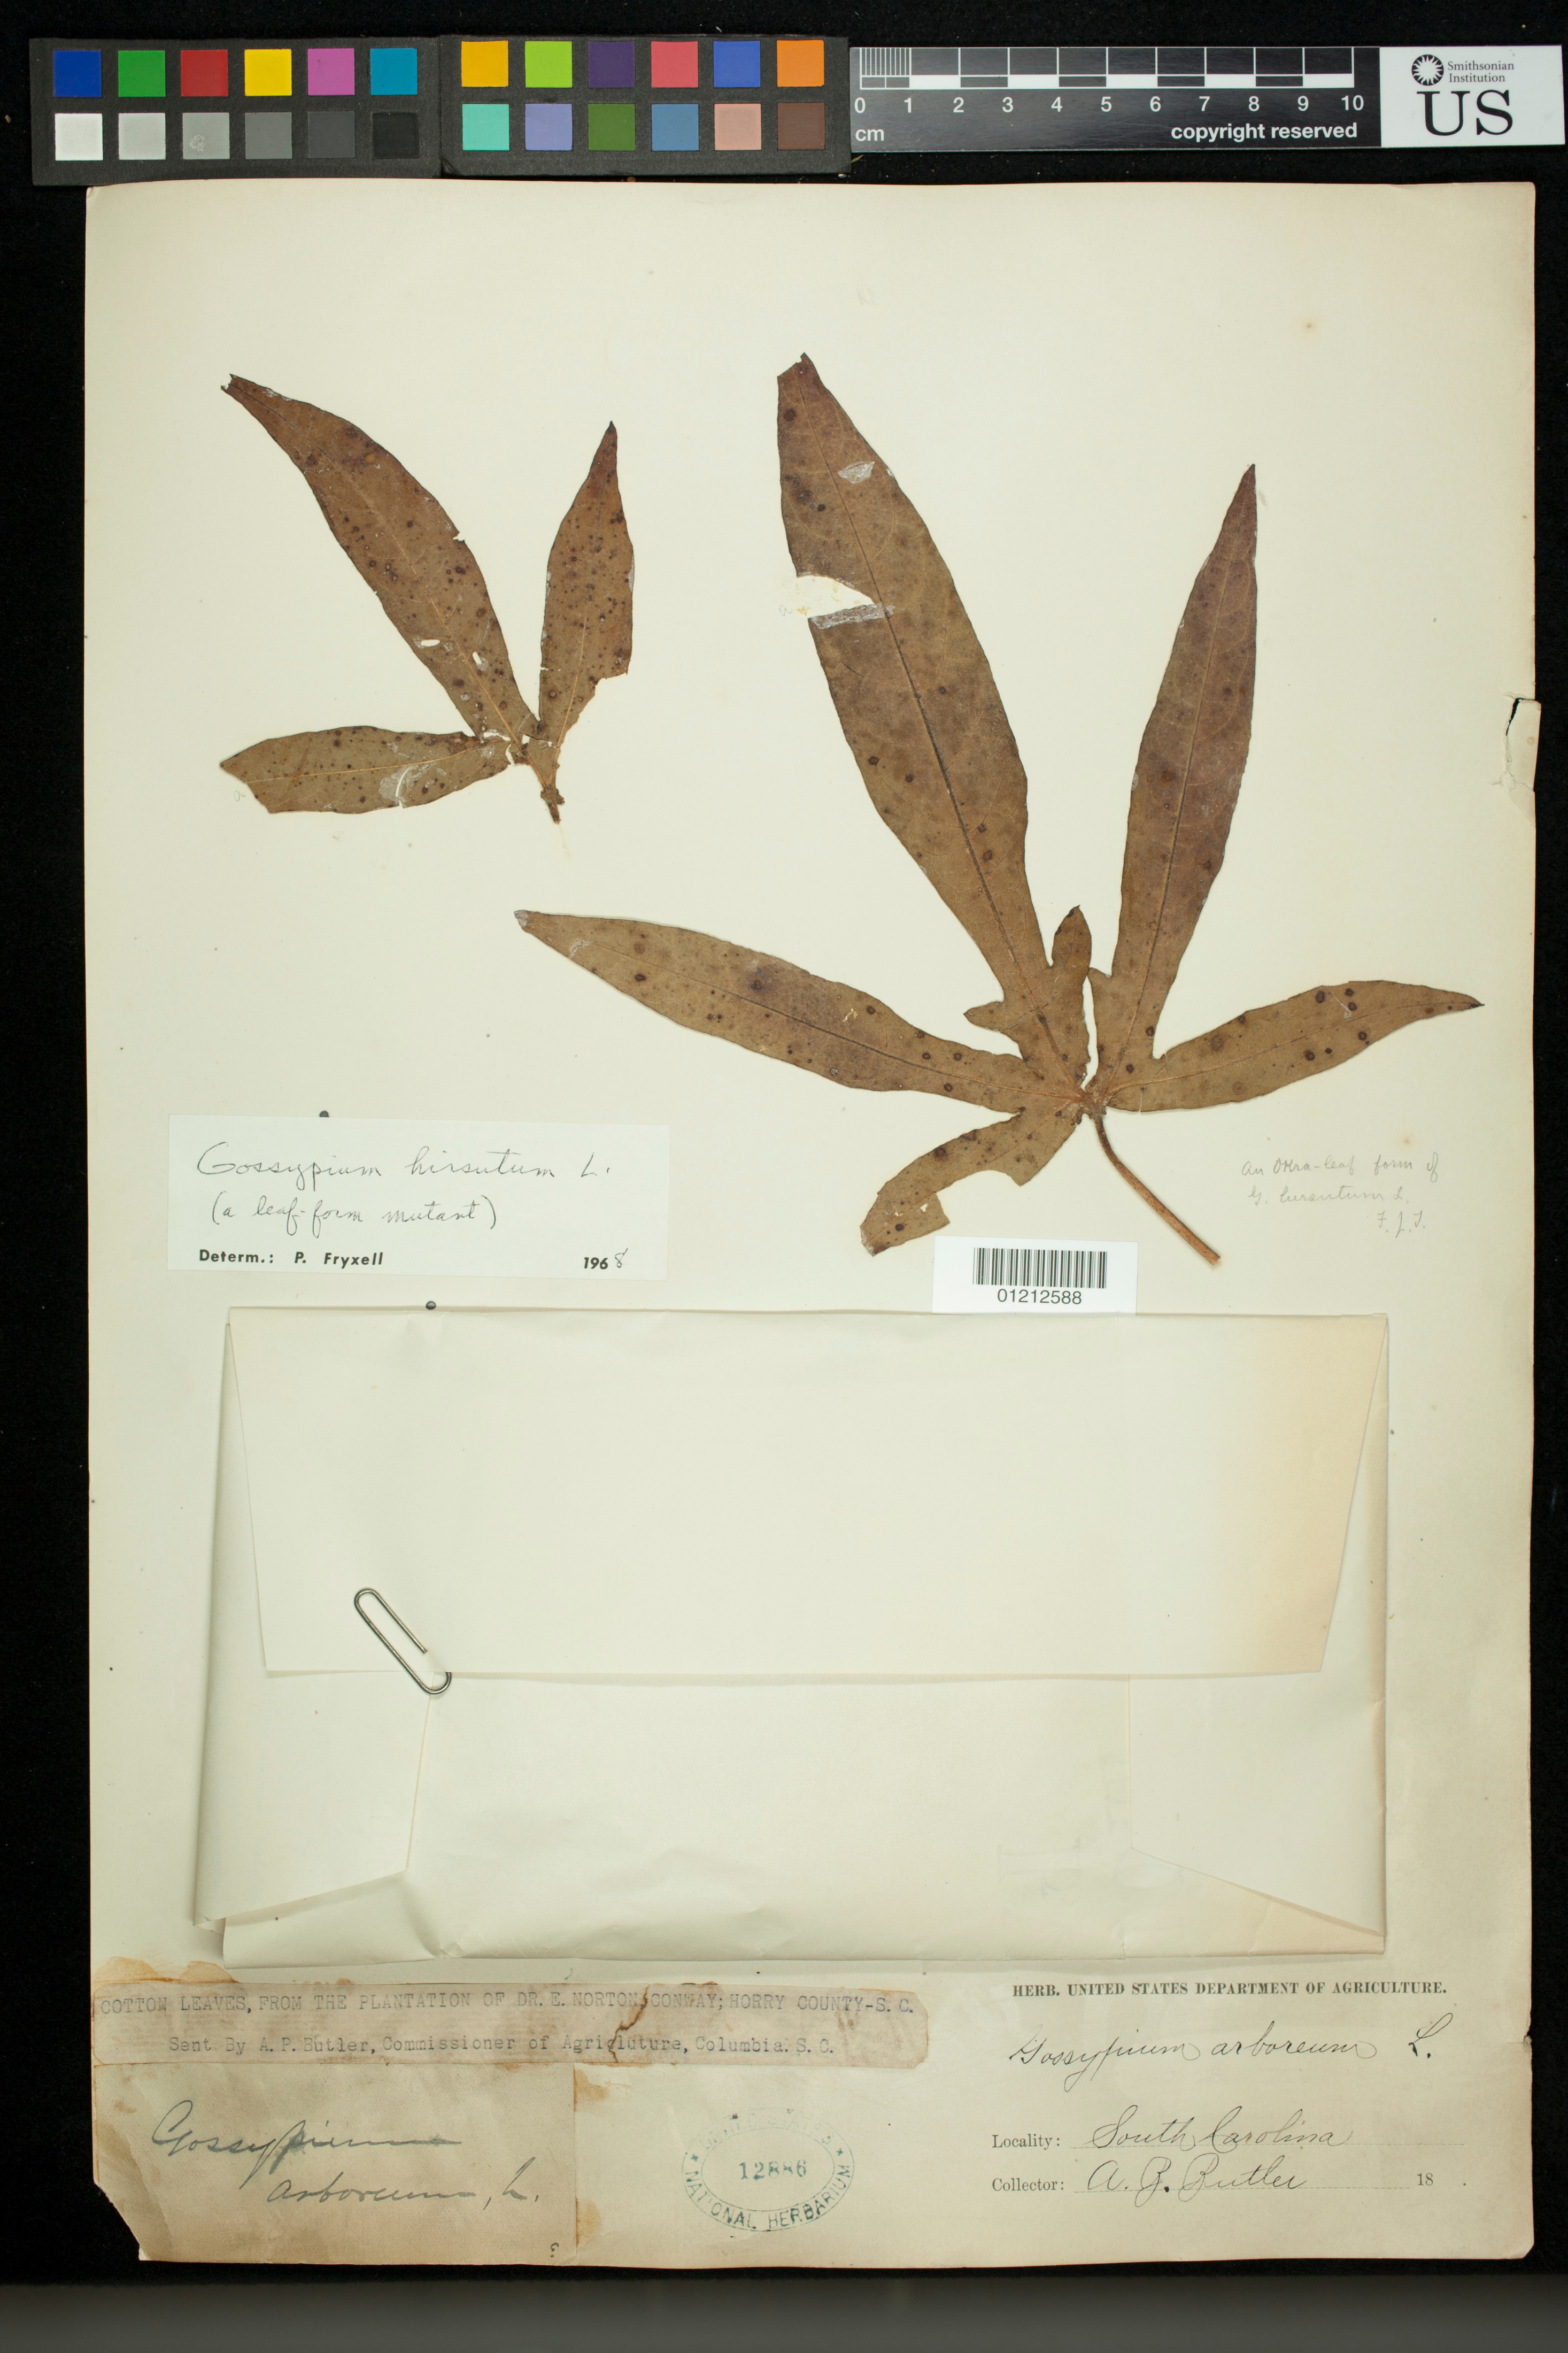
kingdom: Plantae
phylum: Tracheophyta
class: Magnoliopsida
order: Malvales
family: Malvaceae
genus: Gossypium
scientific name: Gossypium hirsutum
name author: L.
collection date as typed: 18--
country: United States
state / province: South Carolina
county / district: Horry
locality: From the plantation of Dr. E. Norton, Conway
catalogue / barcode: US 12886